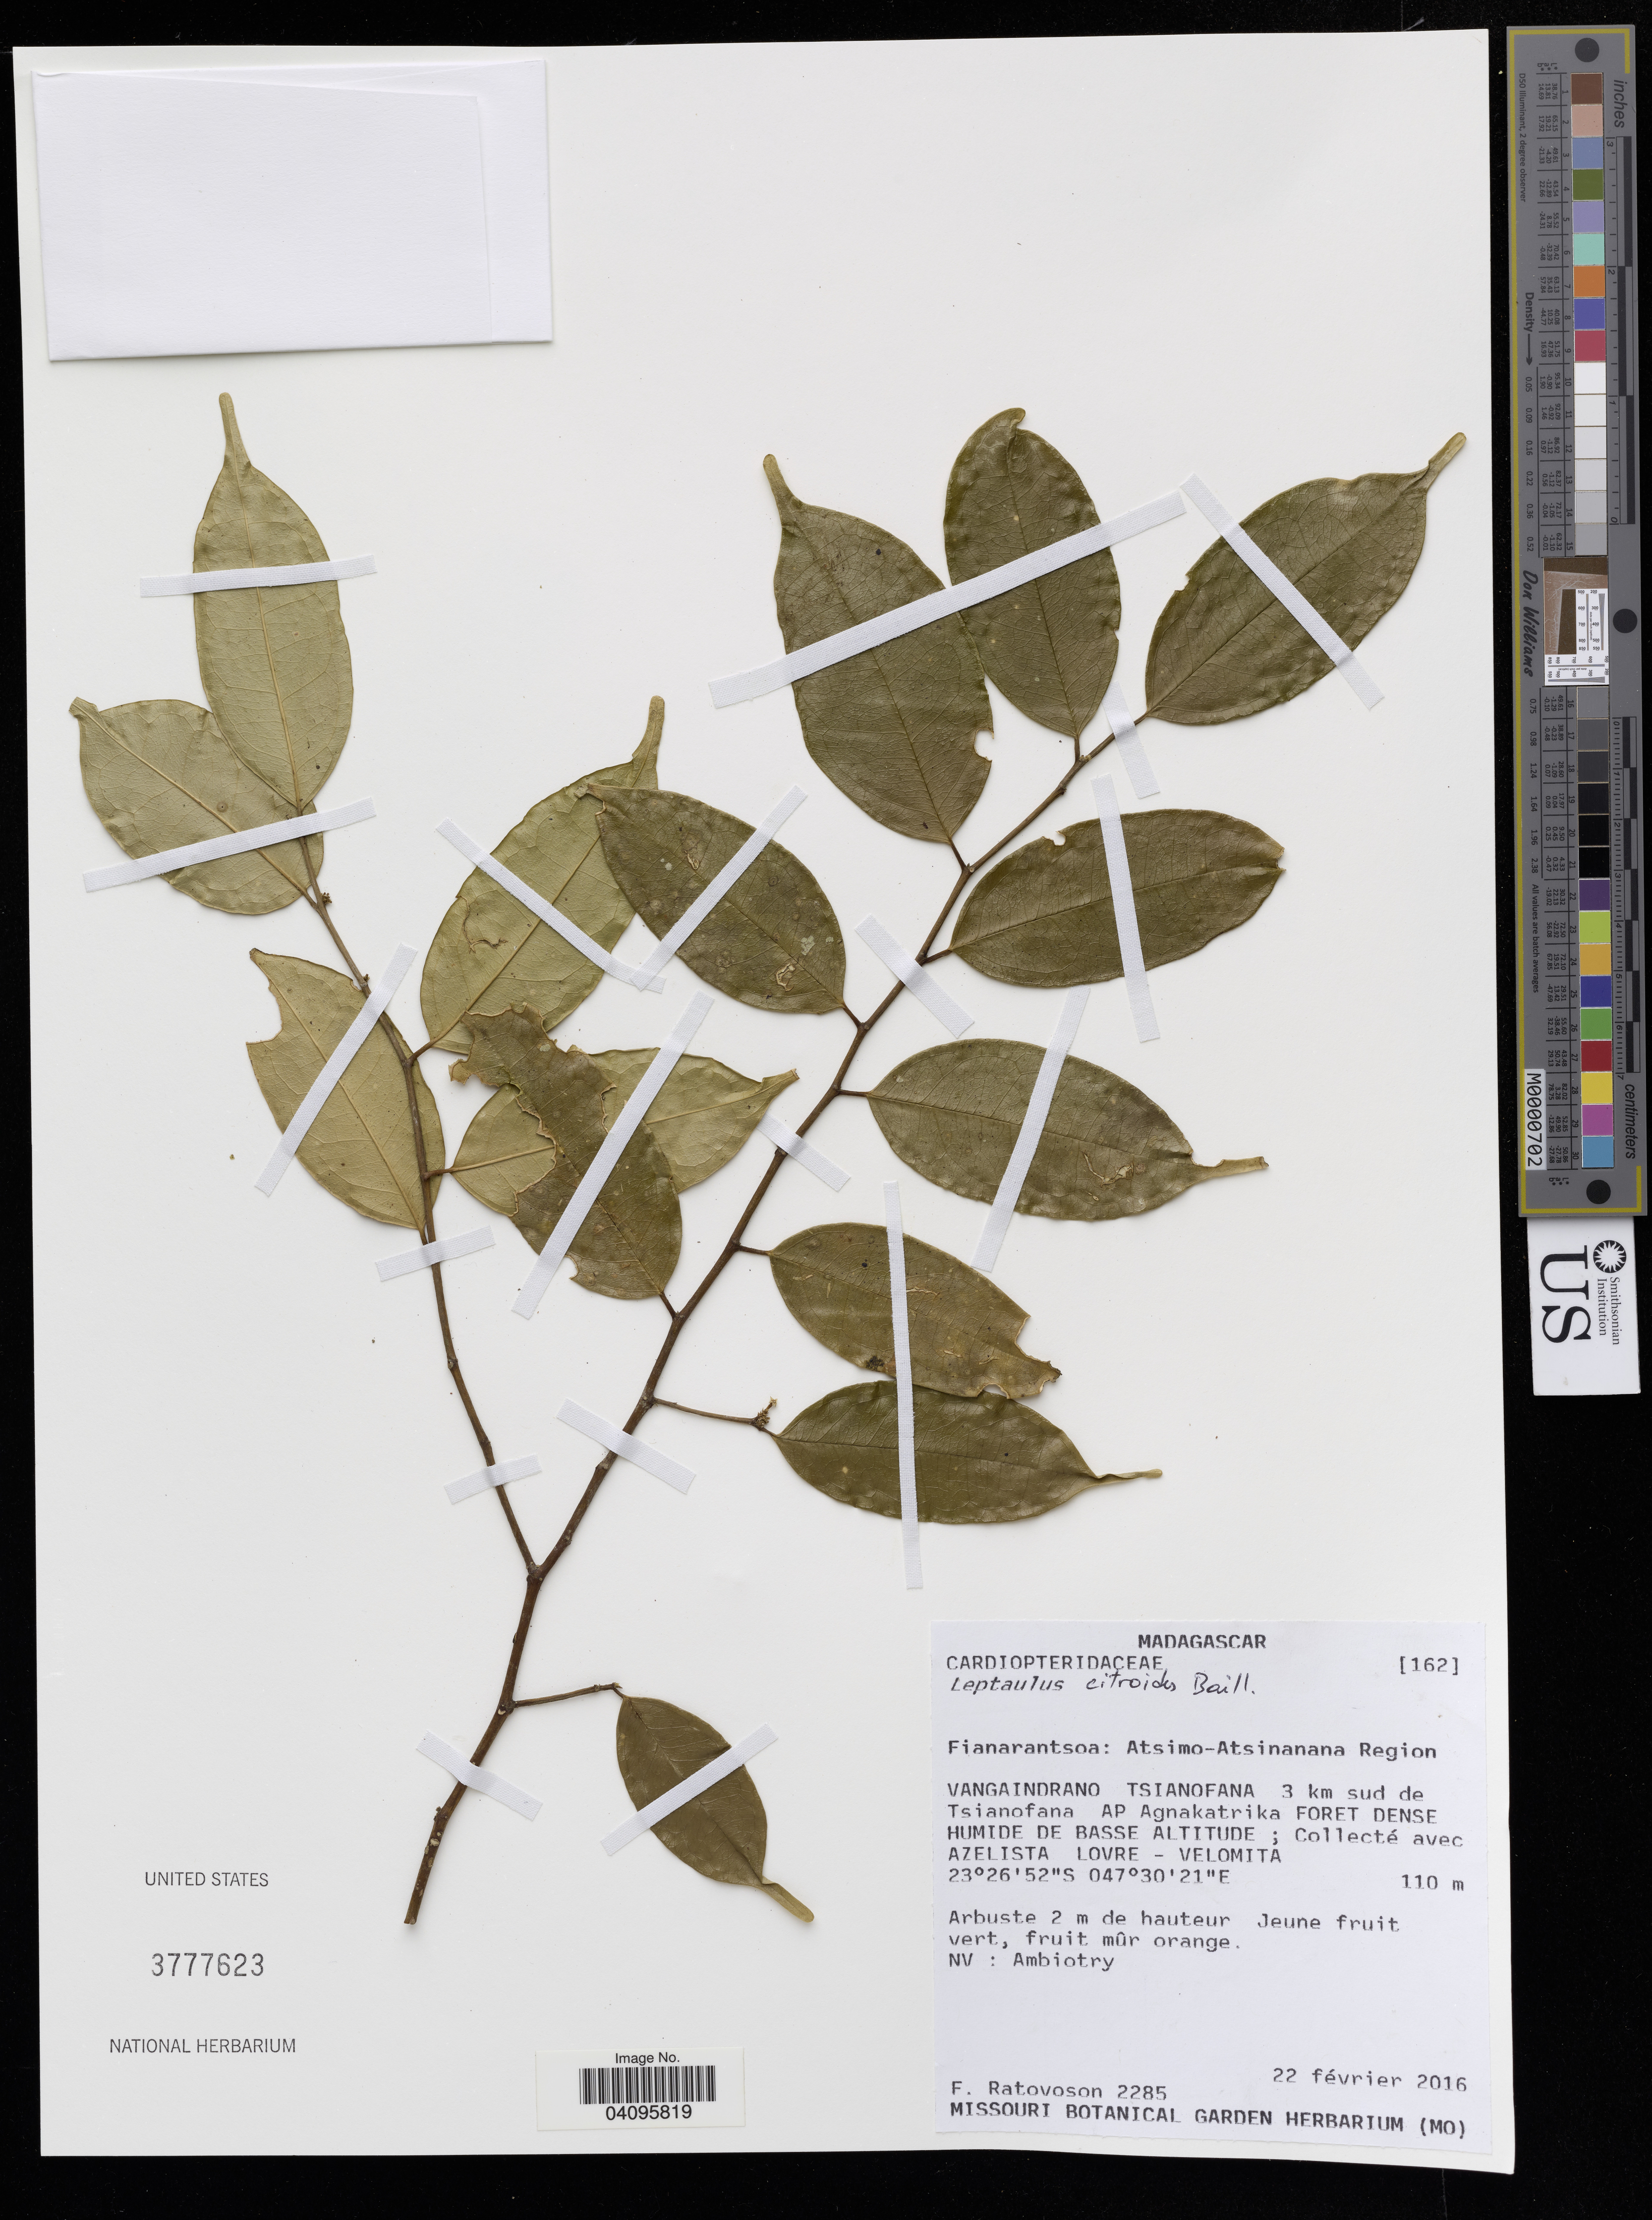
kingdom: Plantae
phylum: Tracheophyta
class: Magnoliopsida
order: Cardiopteridales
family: Cardiopteridaceae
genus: Leptaulus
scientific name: Leptaulus citroides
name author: Baill.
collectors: F. Ratovoson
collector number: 162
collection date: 2016-02-22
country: Madagascar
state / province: Fianarantsoa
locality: Atsimo-Atsinanana Region. Vangaindrono Tsianofana 3 km sud de Tsianofana AP Agnakatrika.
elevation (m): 110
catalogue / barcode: US 3777623